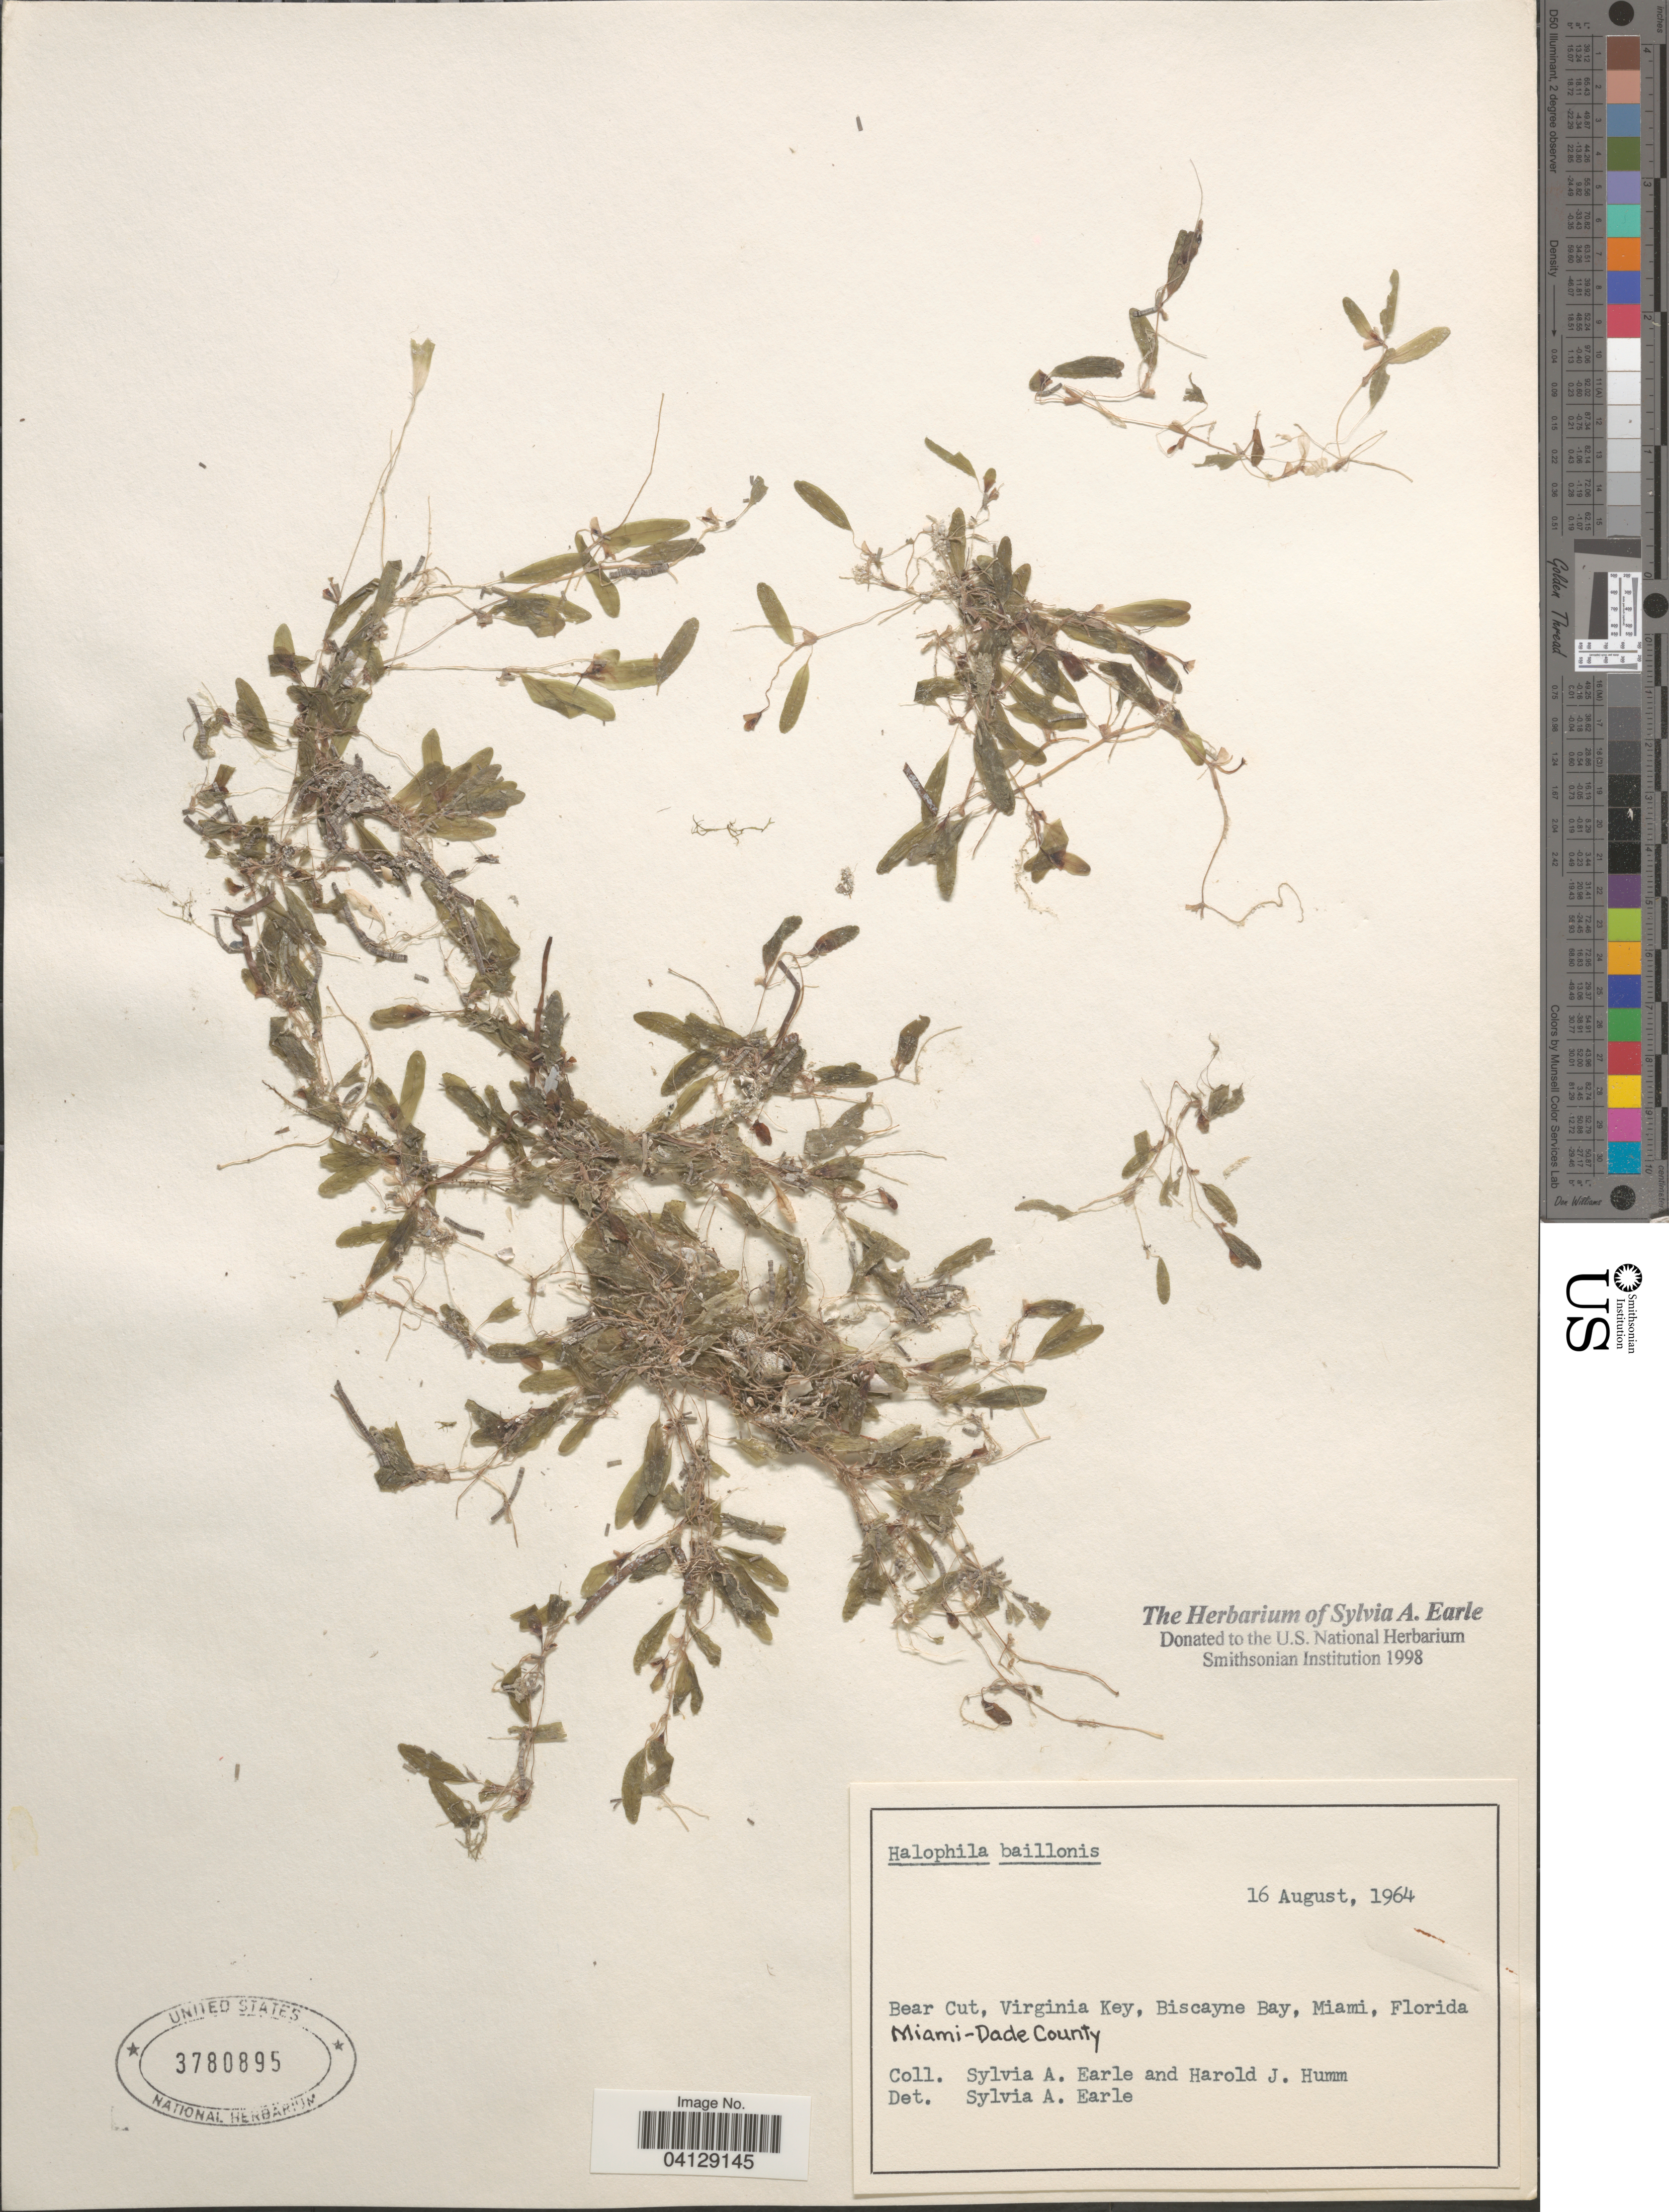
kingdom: Plantae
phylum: Tracheophyta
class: Liliopsida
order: Alismatales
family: Hydrocharitaceae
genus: Halophila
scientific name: Halophila baillonis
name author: Asch. ex Dickie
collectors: S. A. Earle & H. J. Humm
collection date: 1964-08-16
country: United States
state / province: Florida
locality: Bear Cut, Virginia Key, Biscayne Bay, Miami, Miami-Dade County.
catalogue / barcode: US 3780895